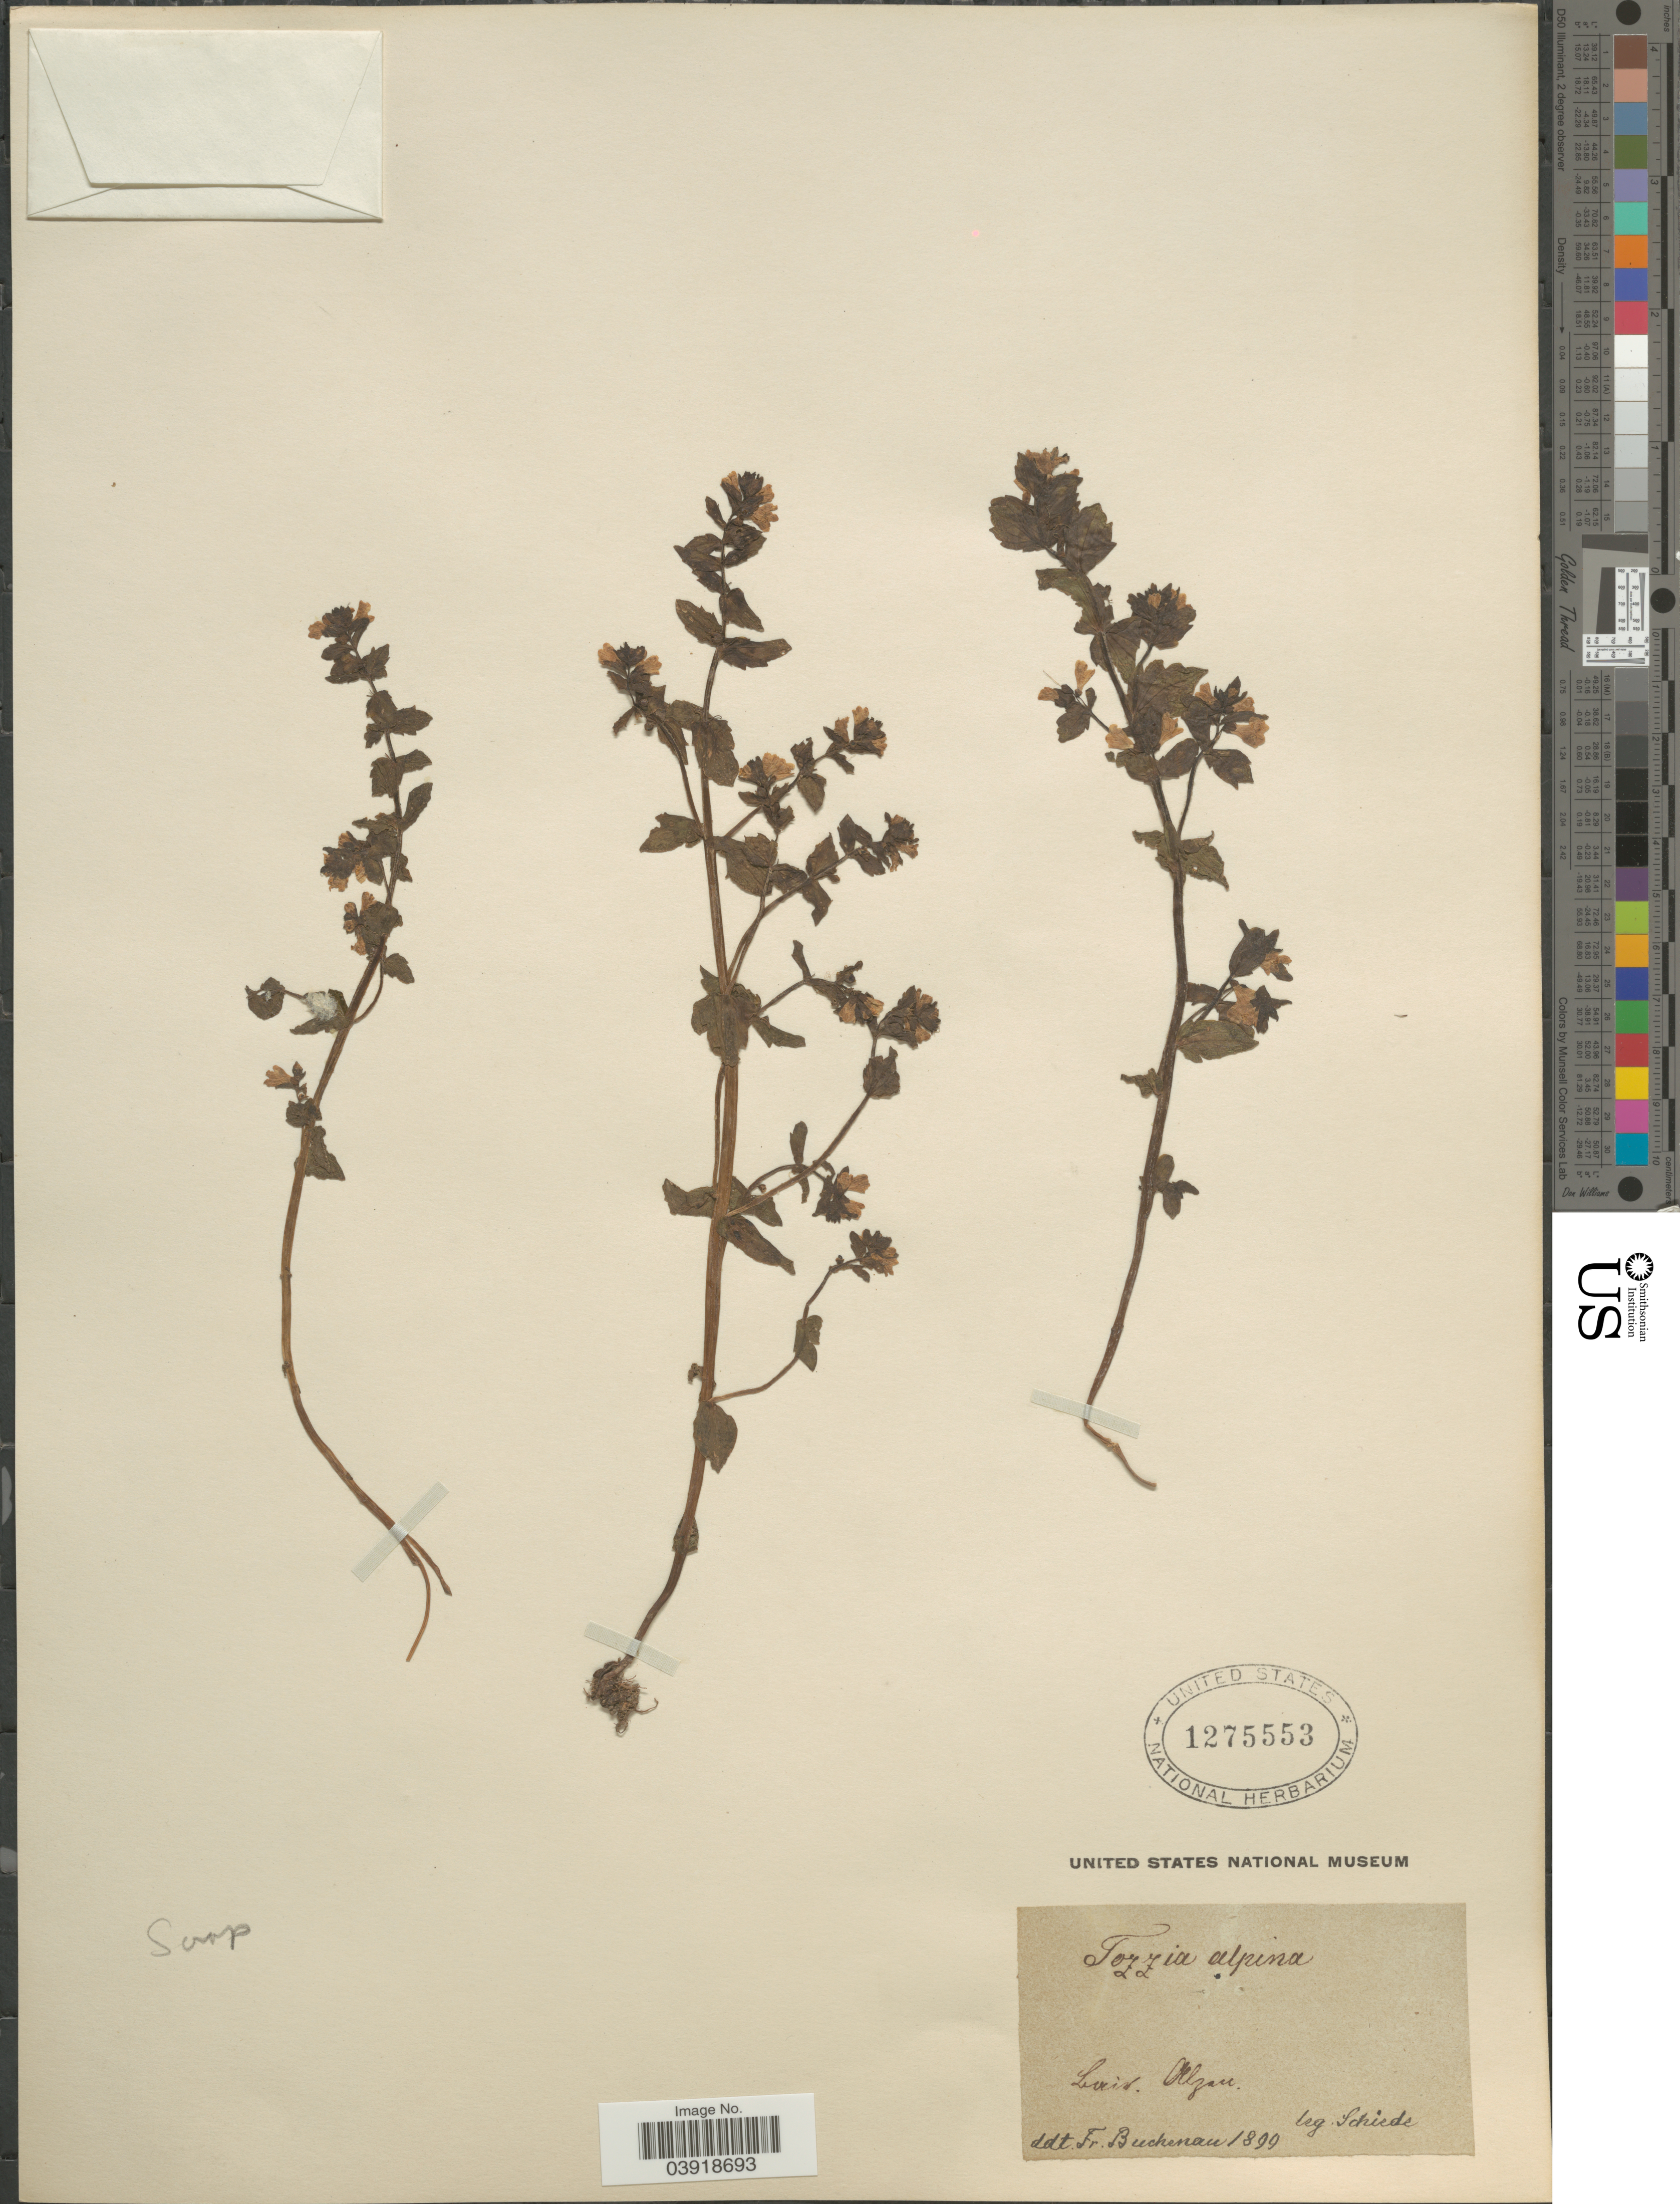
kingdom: Plantae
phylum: Tracheophyta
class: Magnoliopsida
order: Lamiales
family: Orobanchaceae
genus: Tozzia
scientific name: Tozzia alpina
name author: L.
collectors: Schiede, --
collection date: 1899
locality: Luis, Alzan. [interpreted]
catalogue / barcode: US 1275553